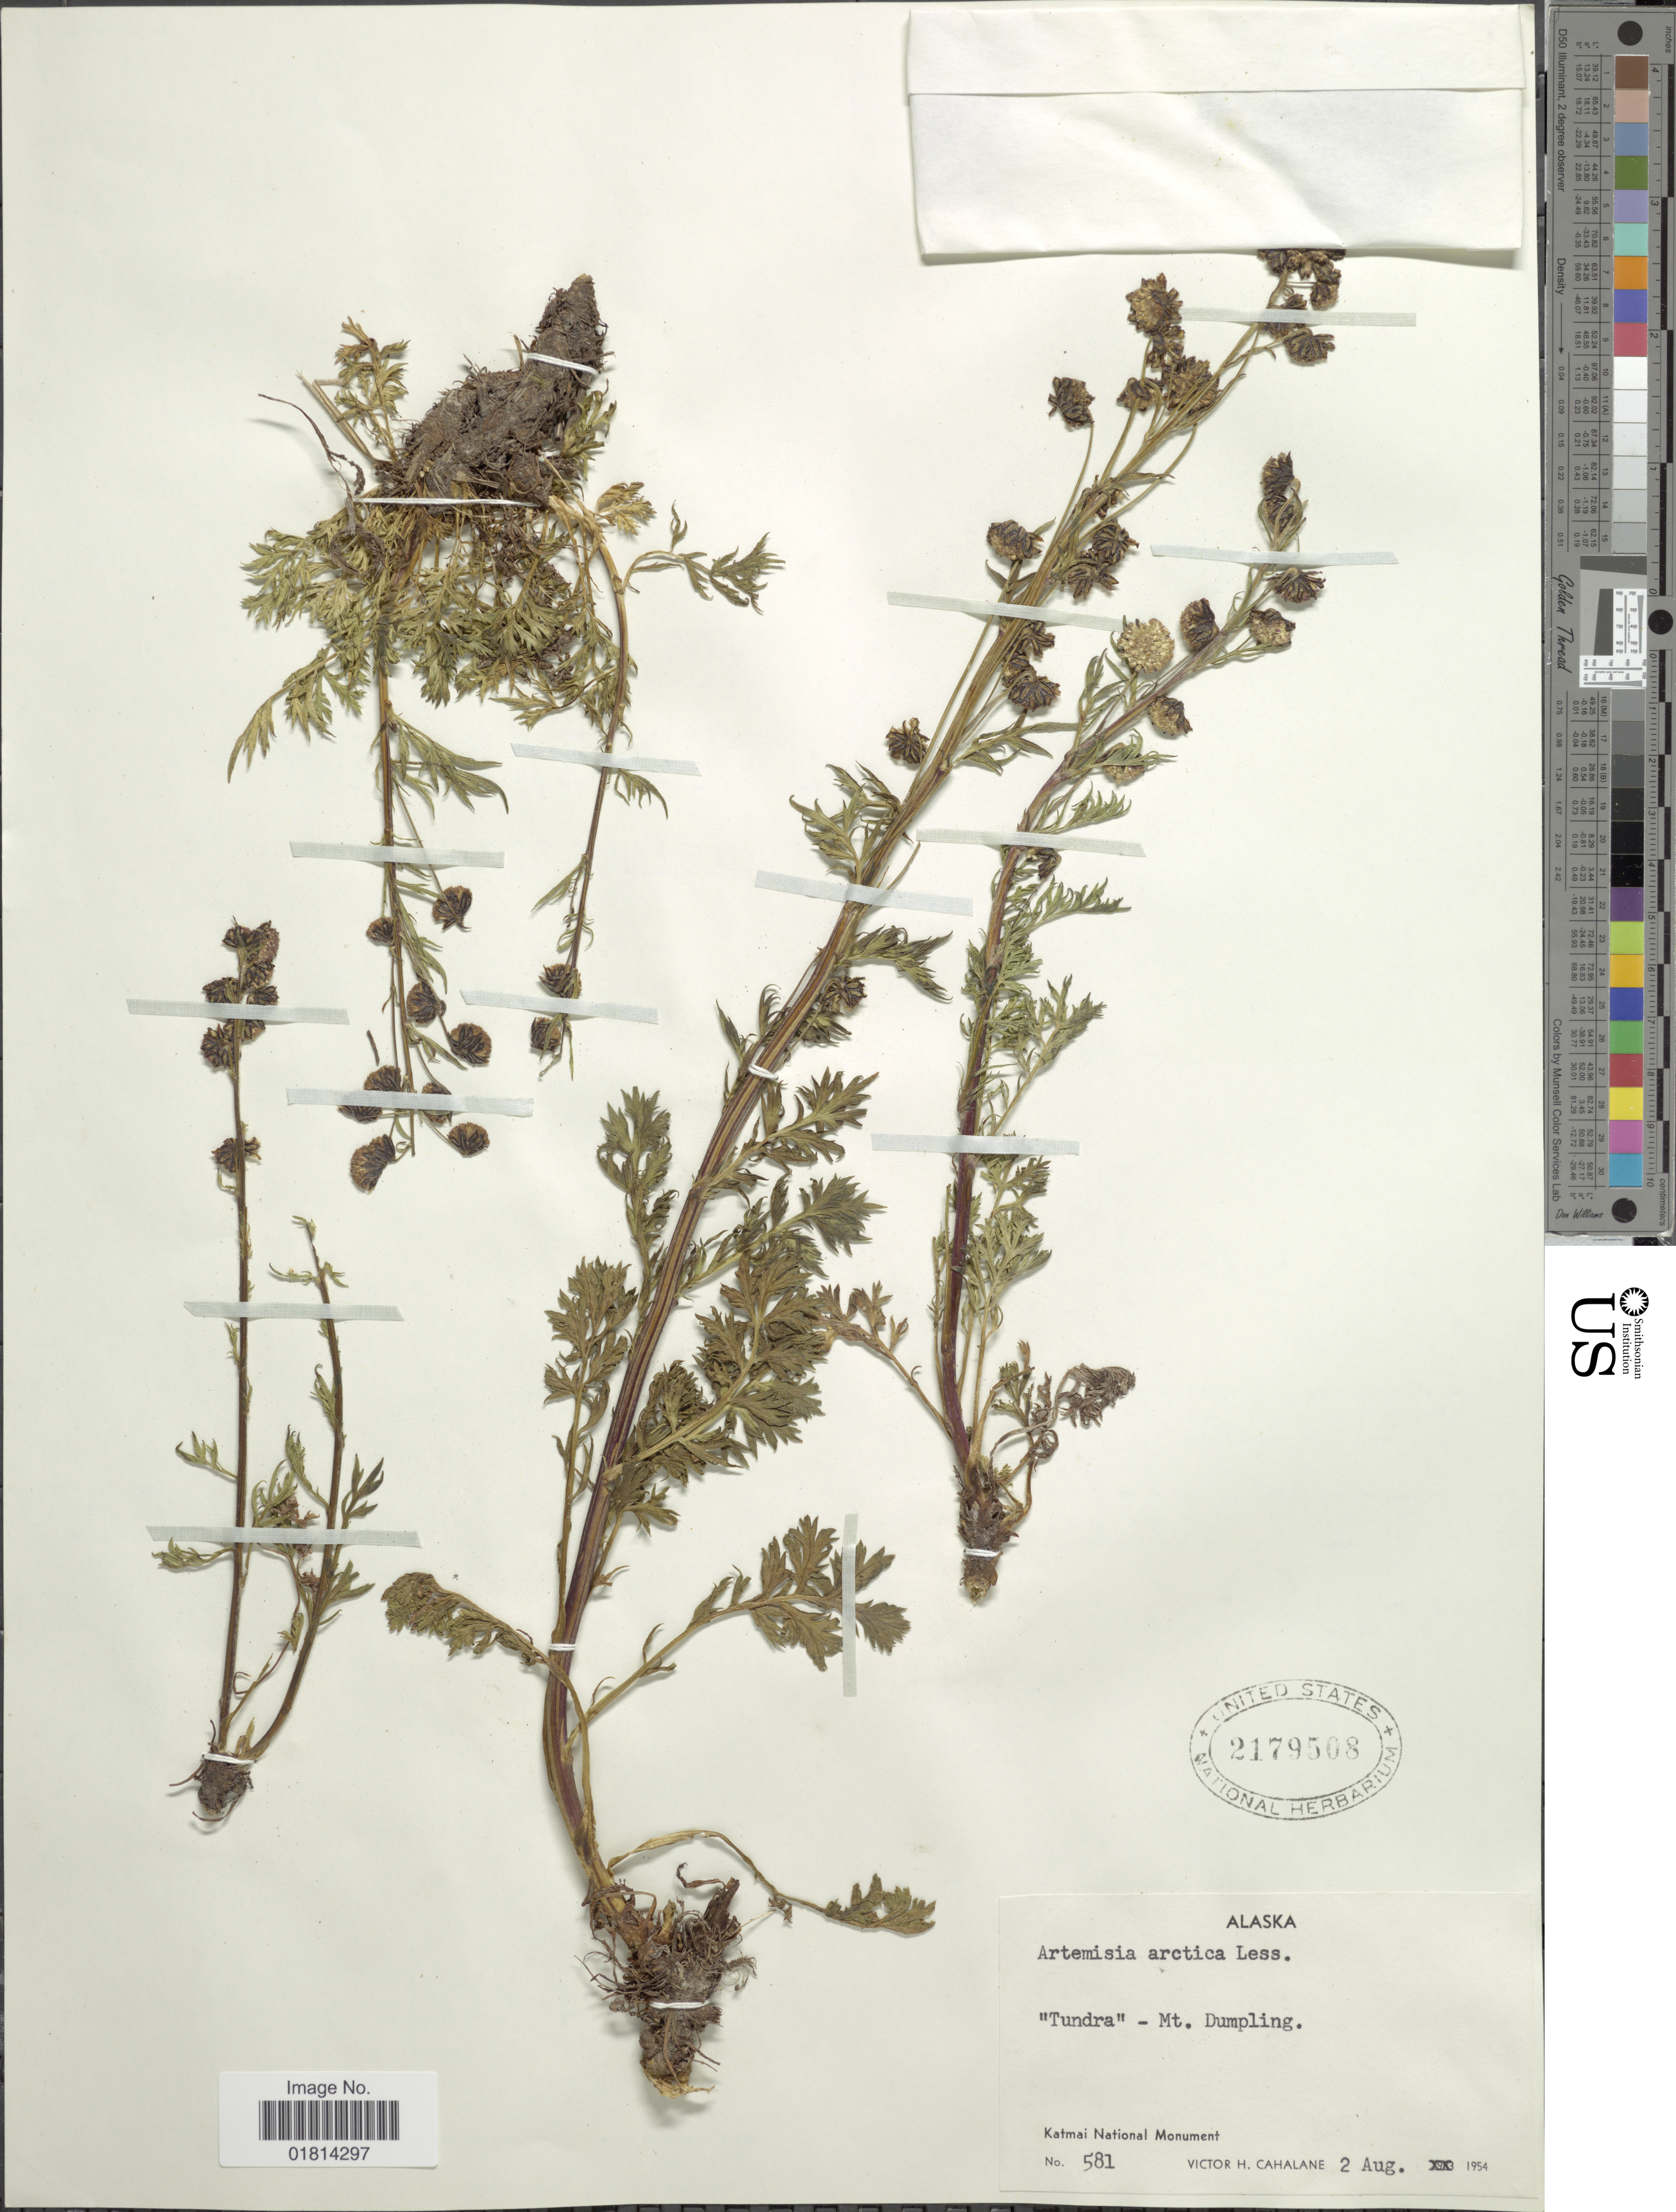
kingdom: Plantae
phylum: Tracheophyta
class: Magnoliopsida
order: Asterales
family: Asteraceae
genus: Artemisia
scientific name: Artemisia arctica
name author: Less.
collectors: V. Cahalane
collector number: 581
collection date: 1954-08-02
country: United States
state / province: Alaska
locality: Tundra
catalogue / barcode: US 2179508